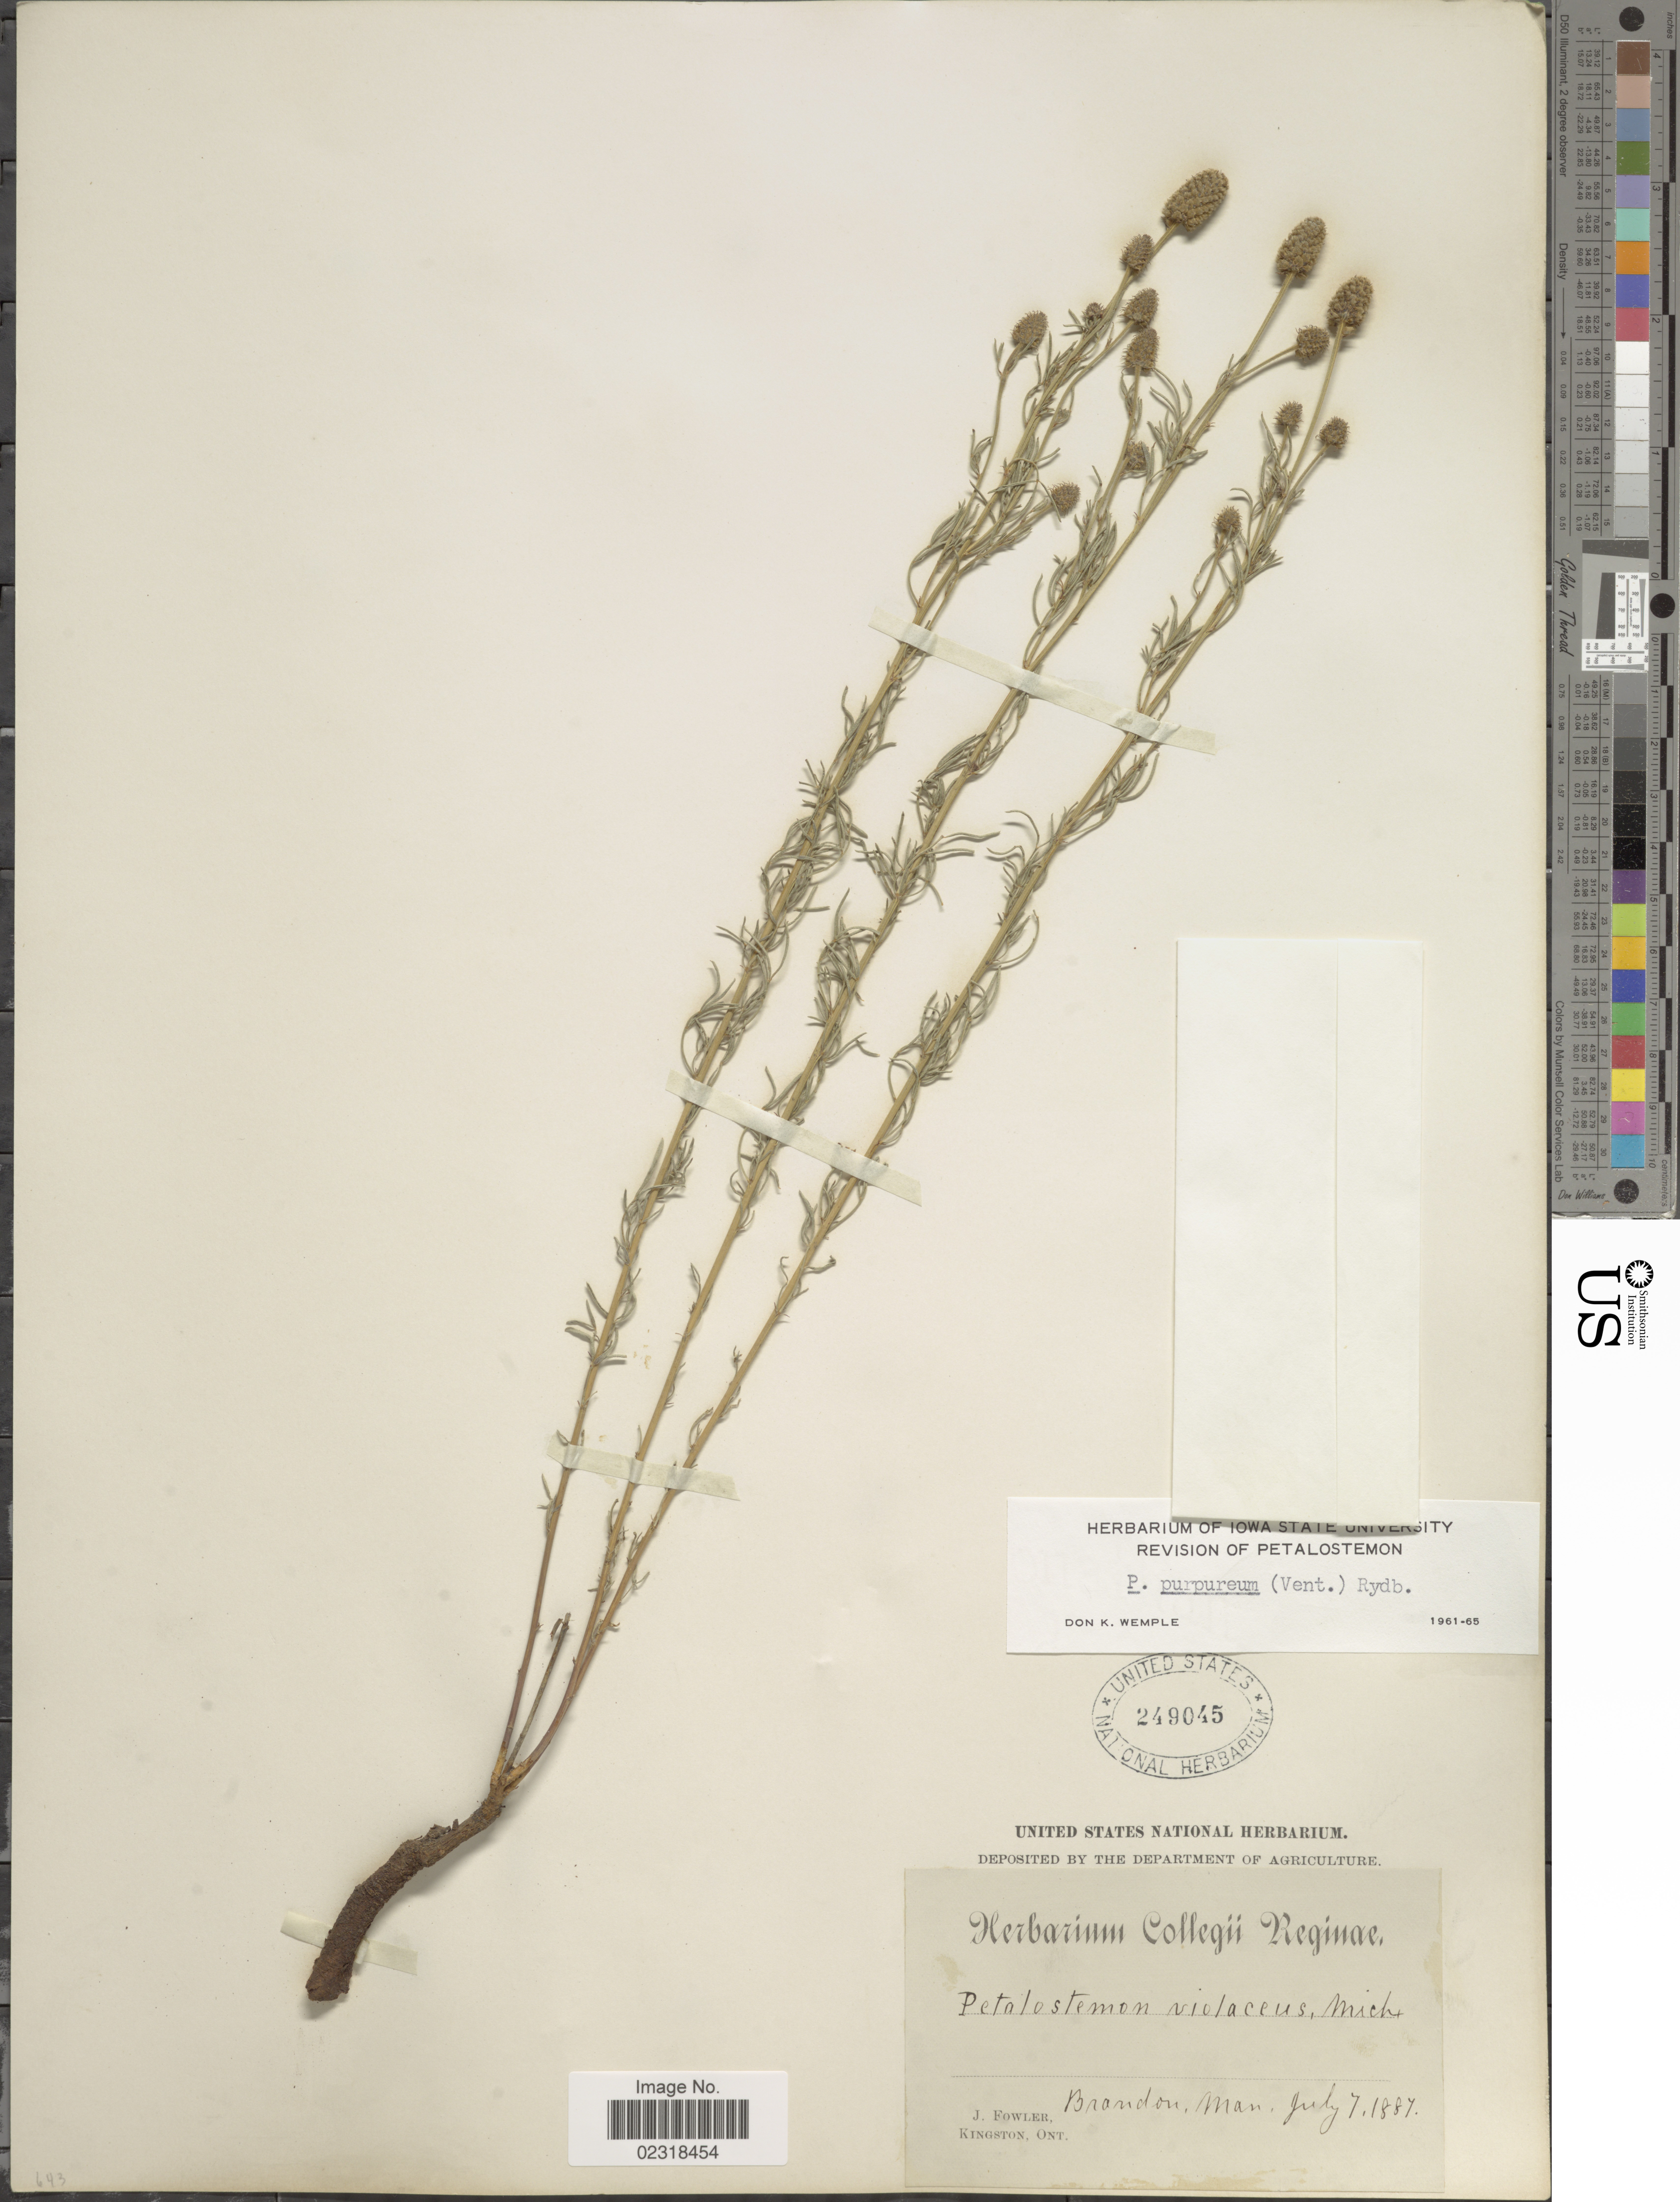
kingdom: Plantae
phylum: Tracheophyta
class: Magnoliopsida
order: Fabales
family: Fabaceae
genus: Dalea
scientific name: Dalea purpurea var. purpurea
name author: Vent.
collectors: J. P. Fowler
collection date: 1887-07-07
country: Canada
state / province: Ontario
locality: Kingston, Ont., Brandon Man.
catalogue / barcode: US 249045